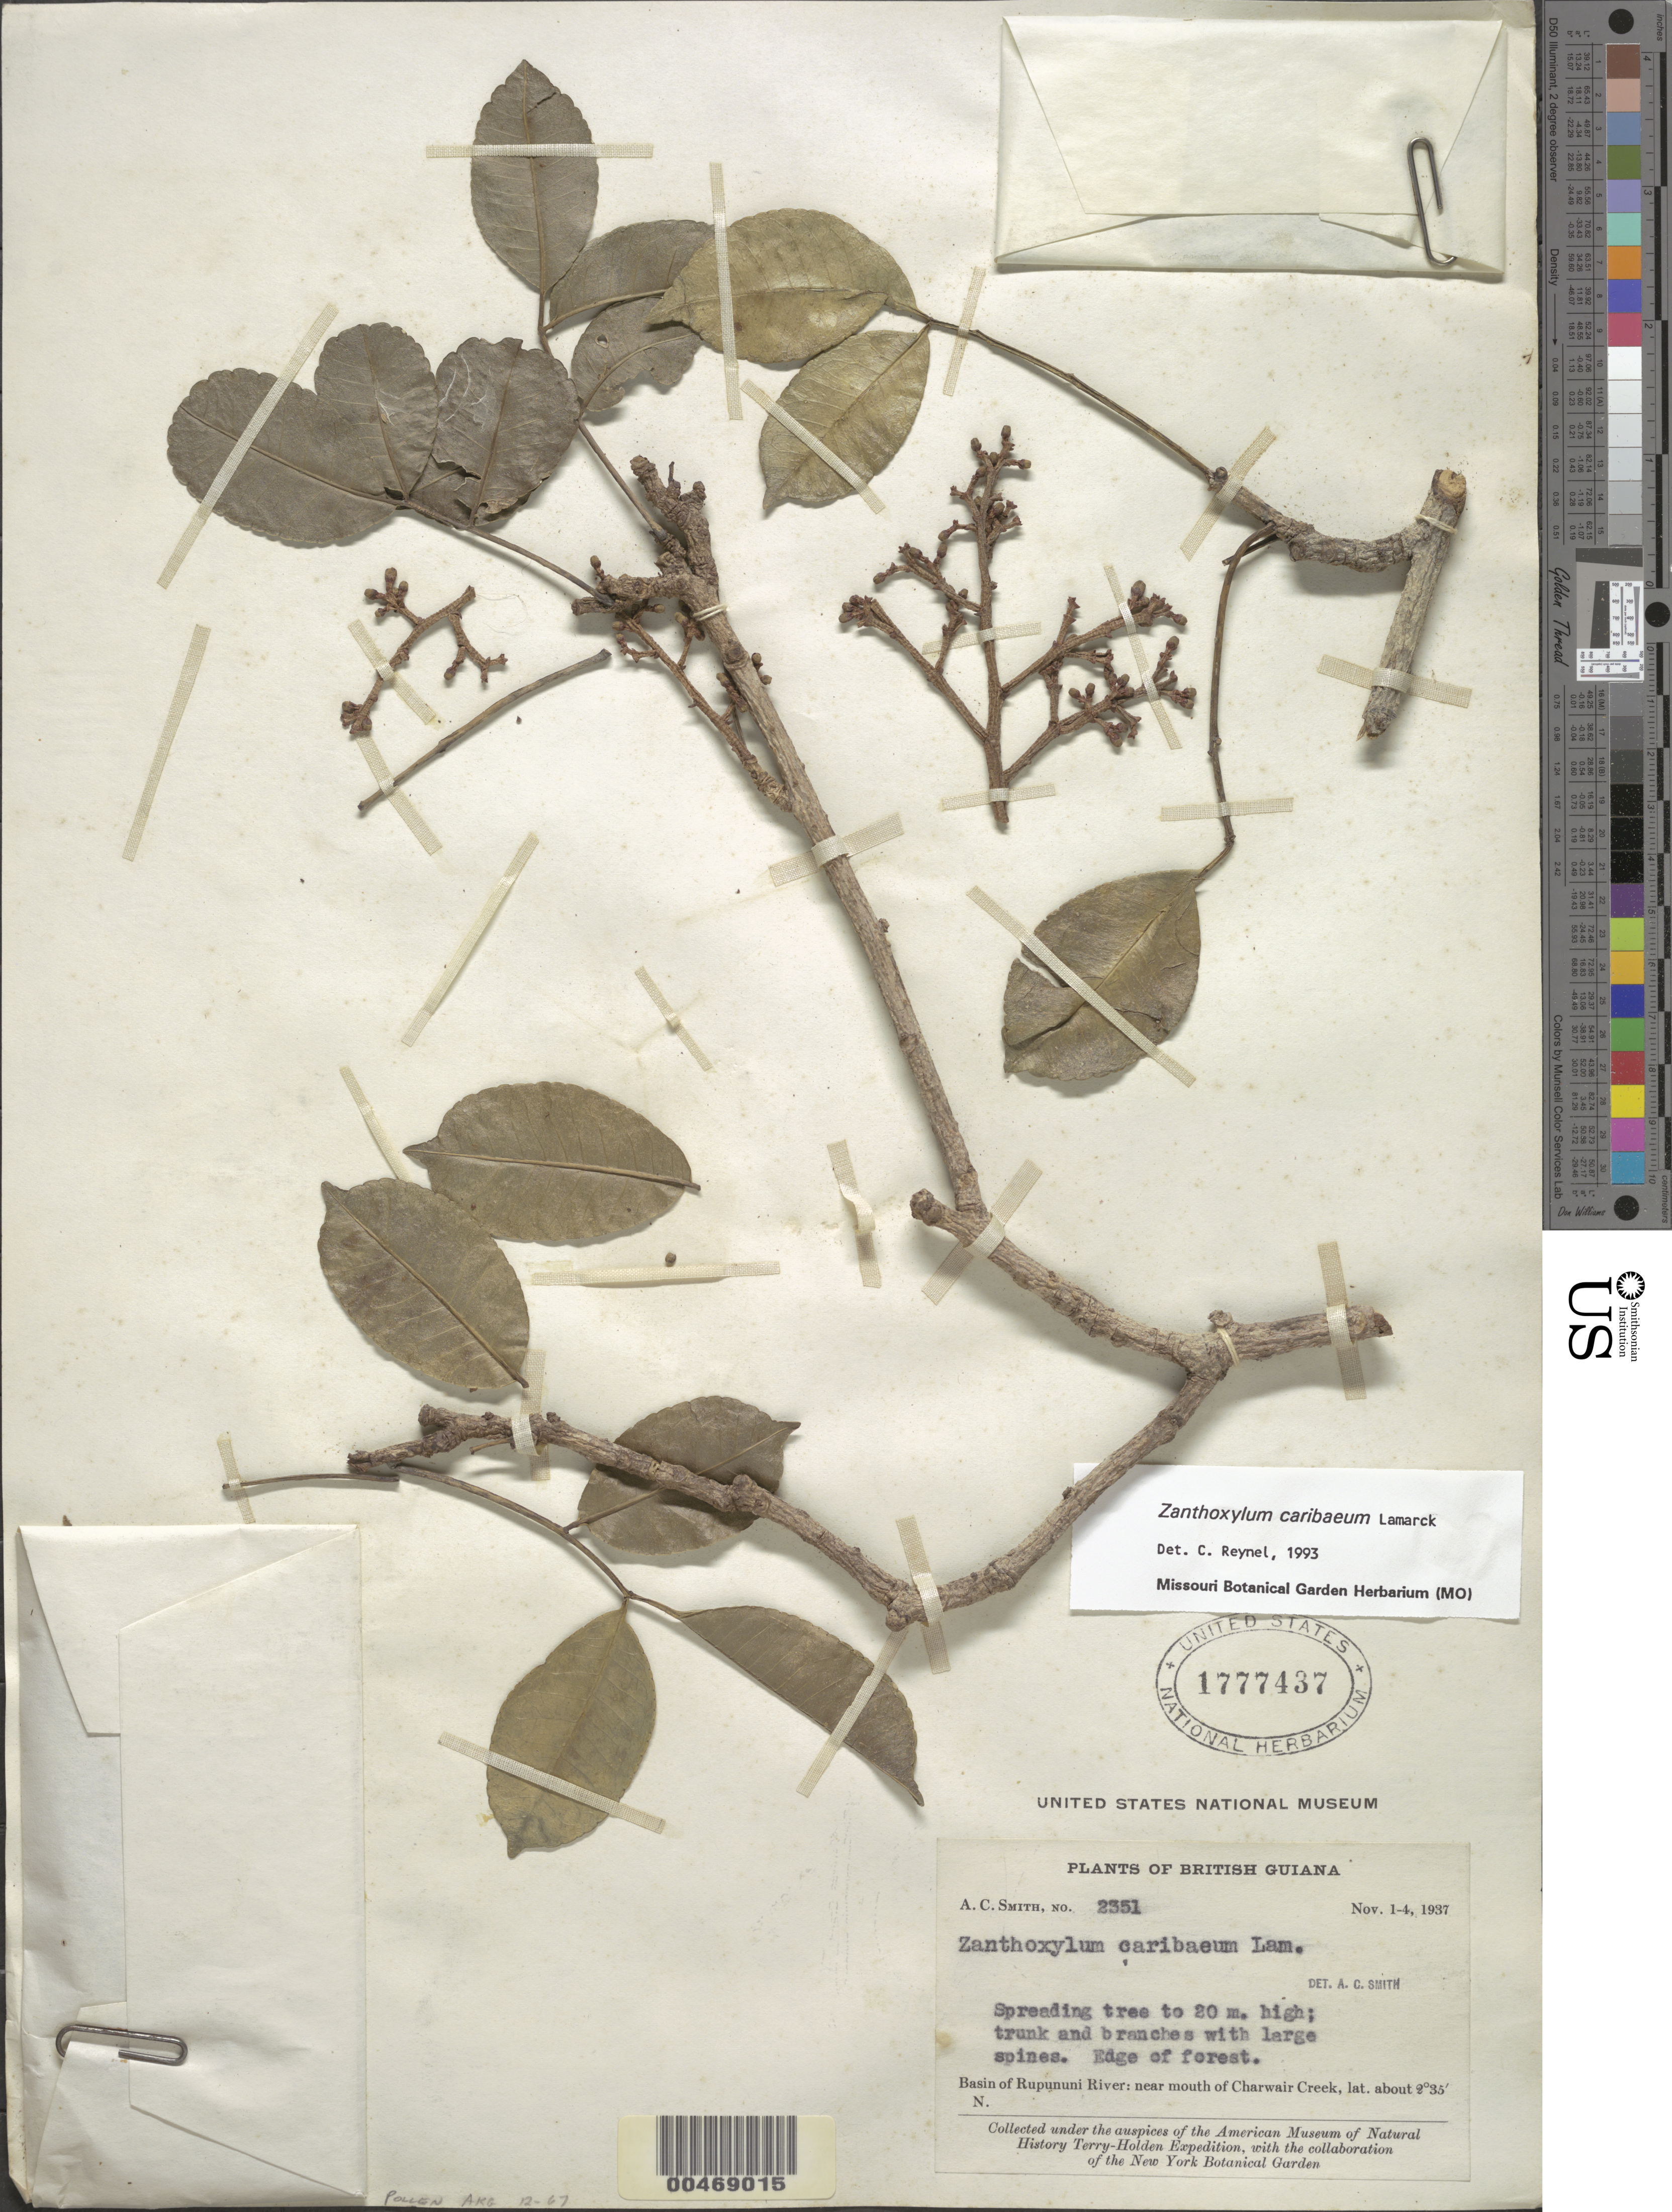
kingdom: Plantae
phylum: Tracheophyta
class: Magnoliopsida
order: Sapindales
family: Rutaceae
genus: Zanthoxylum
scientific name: Zanthoxylum caribaeum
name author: Lam.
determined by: Reynel, Carlos A., (MO), Missouri Botanical Garden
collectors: A. C. Smith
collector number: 2351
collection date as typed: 1-Nov-37 to 4-Nov-37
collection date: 1937-11-01/1937-11-04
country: Guyana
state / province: U. Takutu-U. Essequibo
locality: Charwair Creek, near mouth, Rupununi R. basin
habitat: Edge of forest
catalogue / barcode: US 1777437